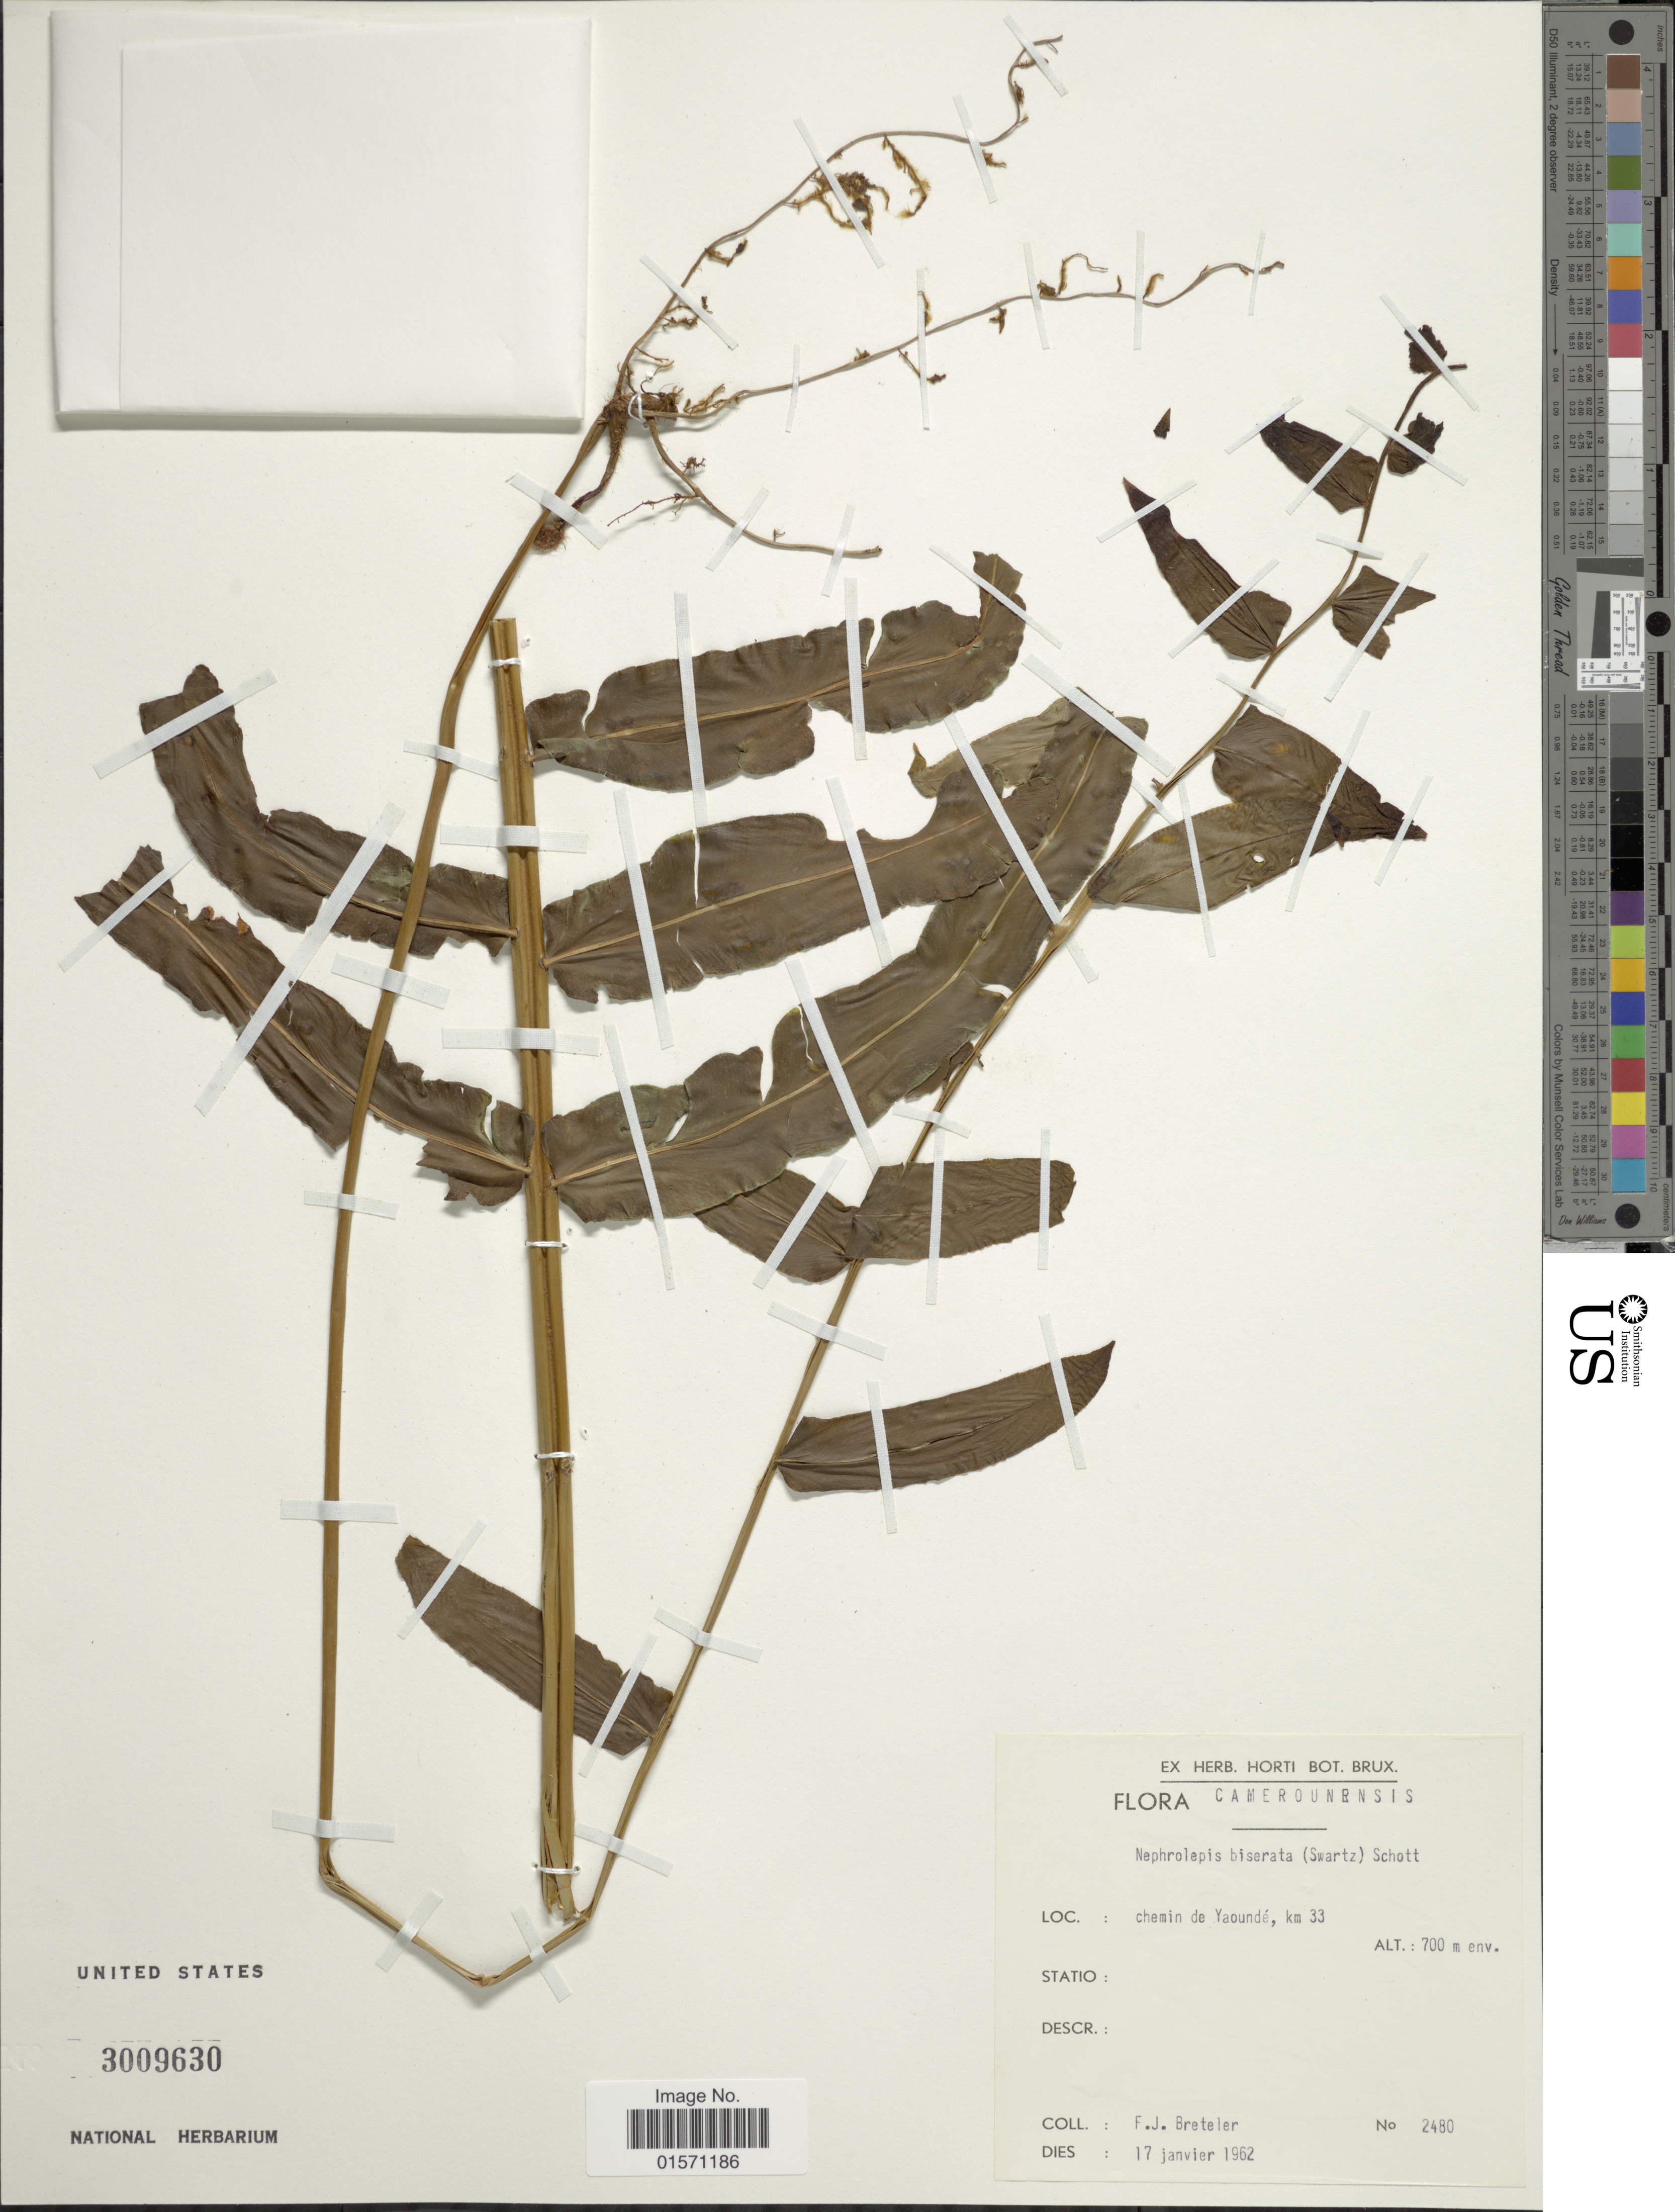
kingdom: Plantae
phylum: Tracheophyta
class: Polypodiopsida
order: Polypodiales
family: Nephrolepidaceae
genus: Nephrolepis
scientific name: Nephrolepis biserrata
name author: (Sw.) Schott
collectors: F. J. Breteler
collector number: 2480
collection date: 1962-01-17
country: Cameroon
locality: Chemin de Yaoundé, km 33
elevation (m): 700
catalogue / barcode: US 3009630